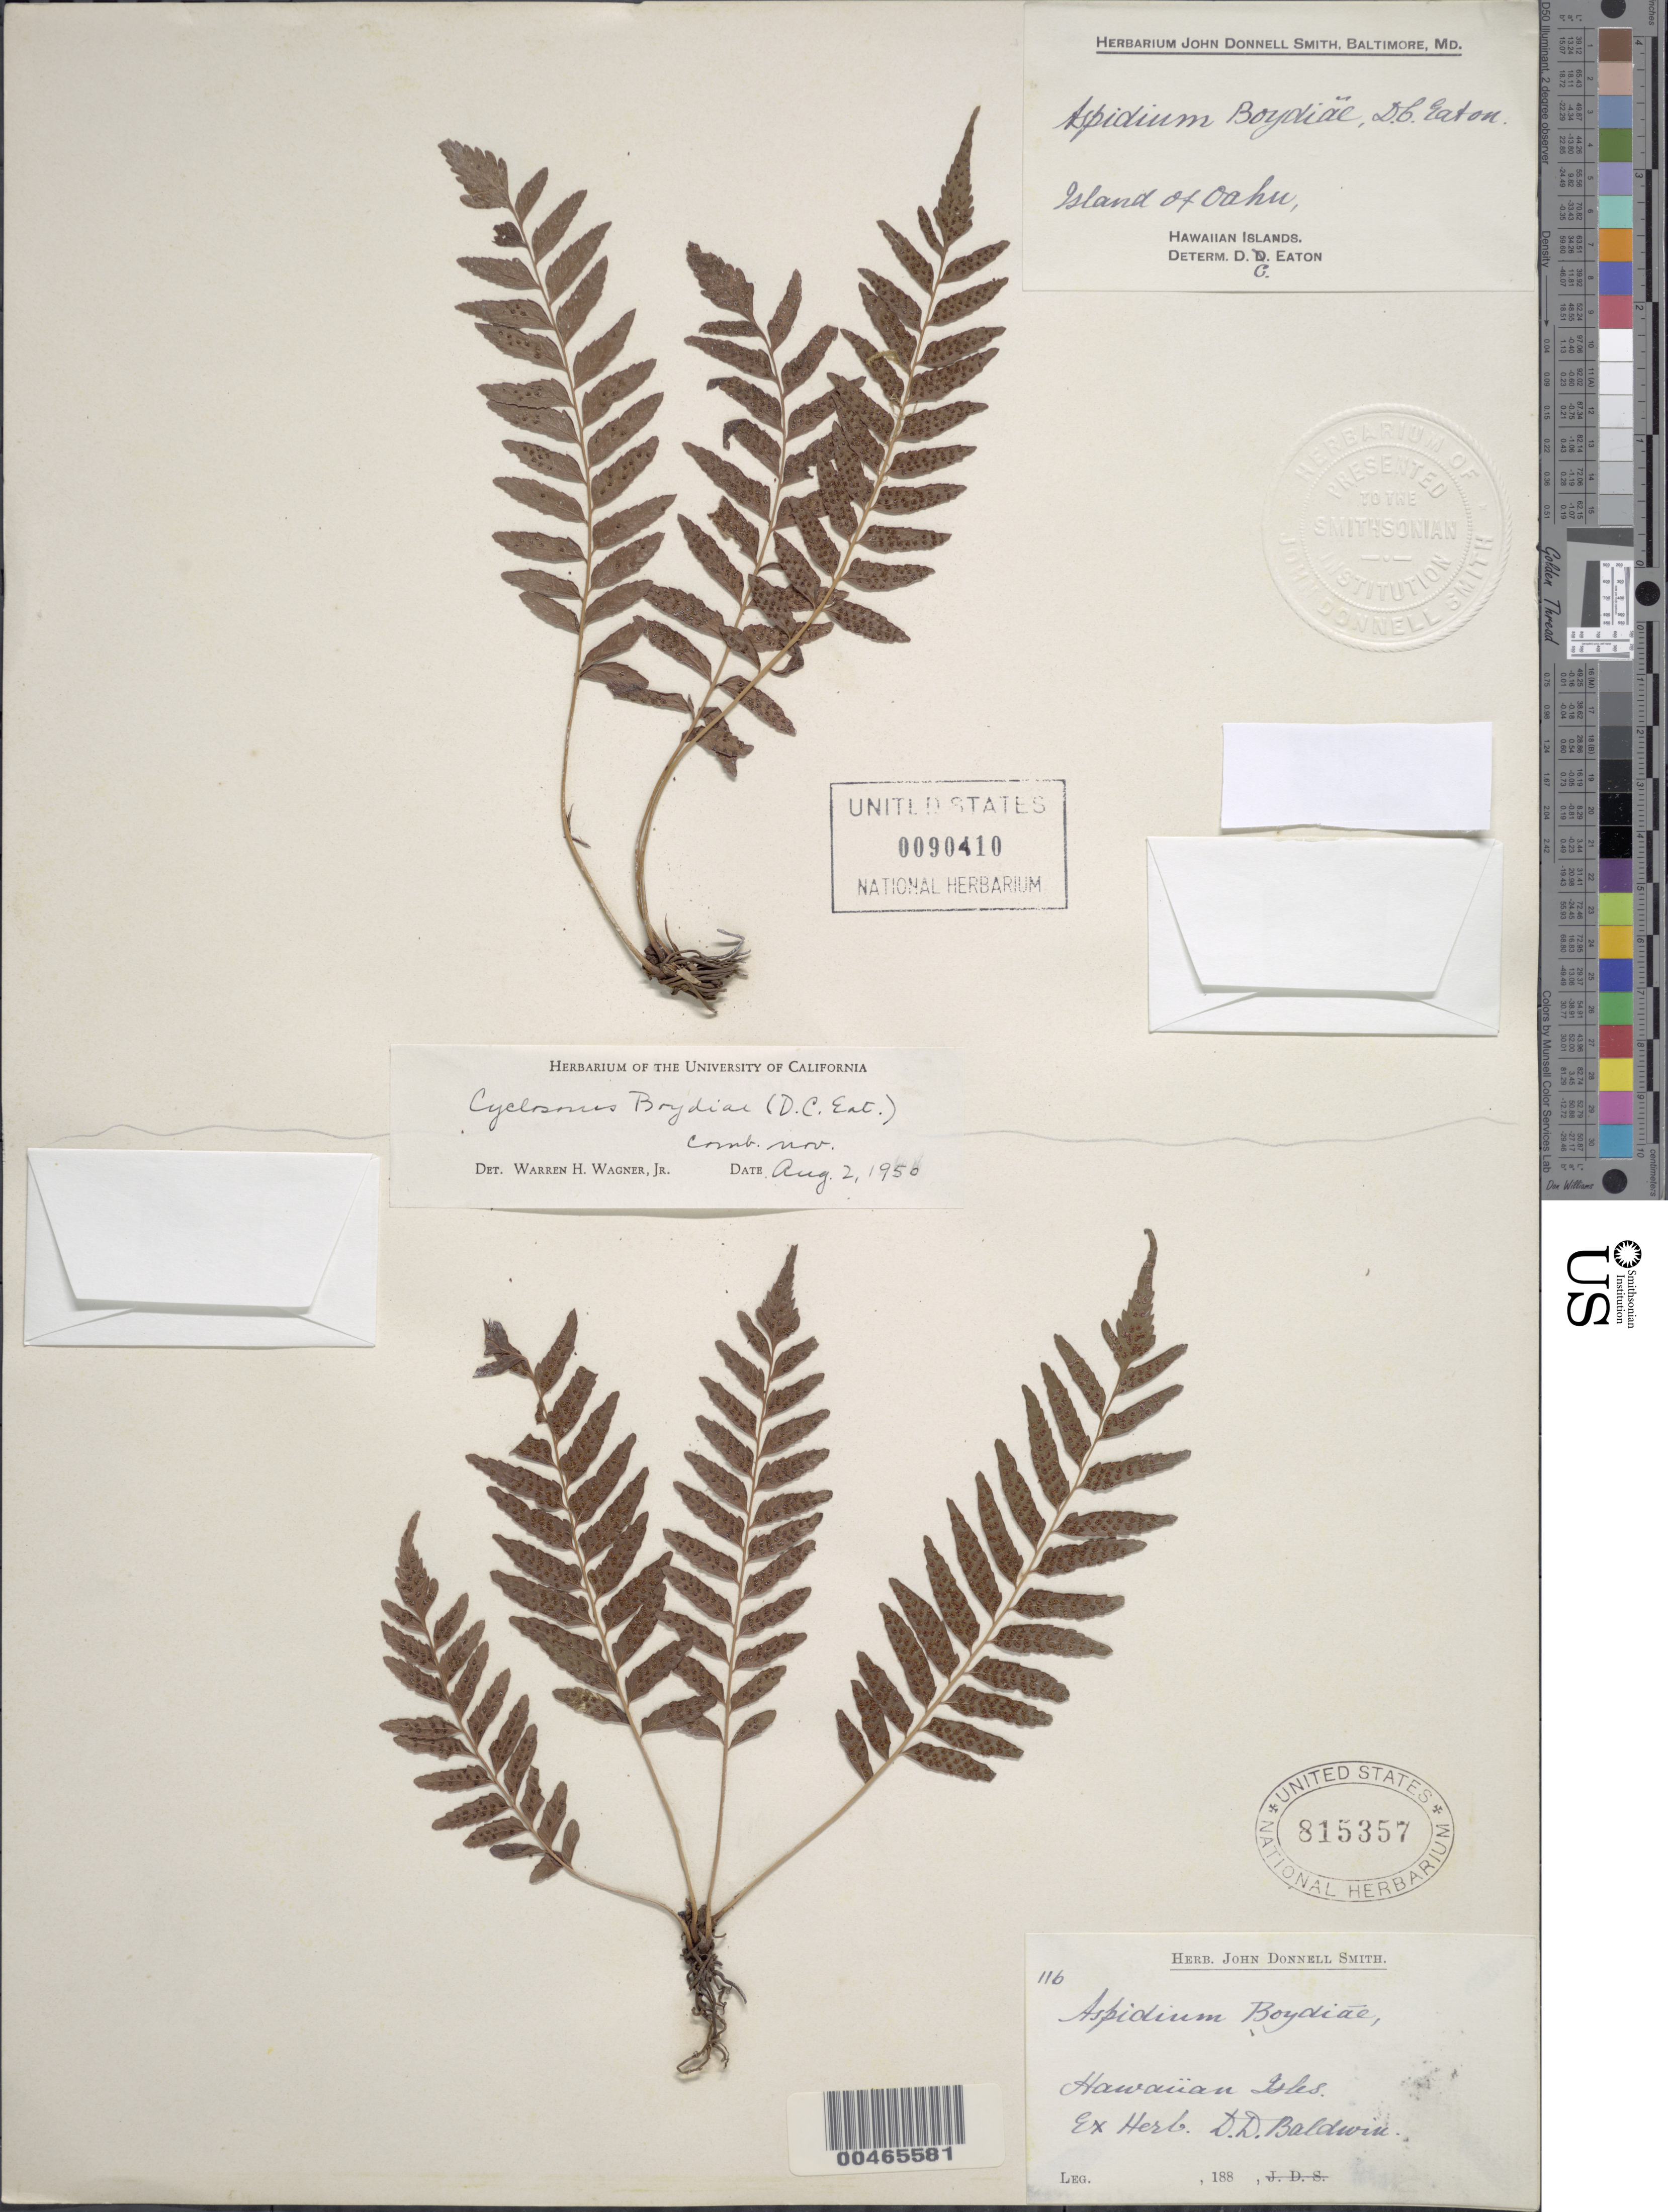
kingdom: Plantae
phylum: Tracheophyta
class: Polypodiopsida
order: Polypodiales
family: Thelypteridaceae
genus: Christella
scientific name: Christella boydiae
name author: (D.C. Eaton) Holttum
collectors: D. Baldwin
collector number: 116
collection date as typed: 188-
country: United States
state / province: Hawaii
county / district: Hawaii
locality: Hawaiian Isles.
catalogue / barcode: US 815357